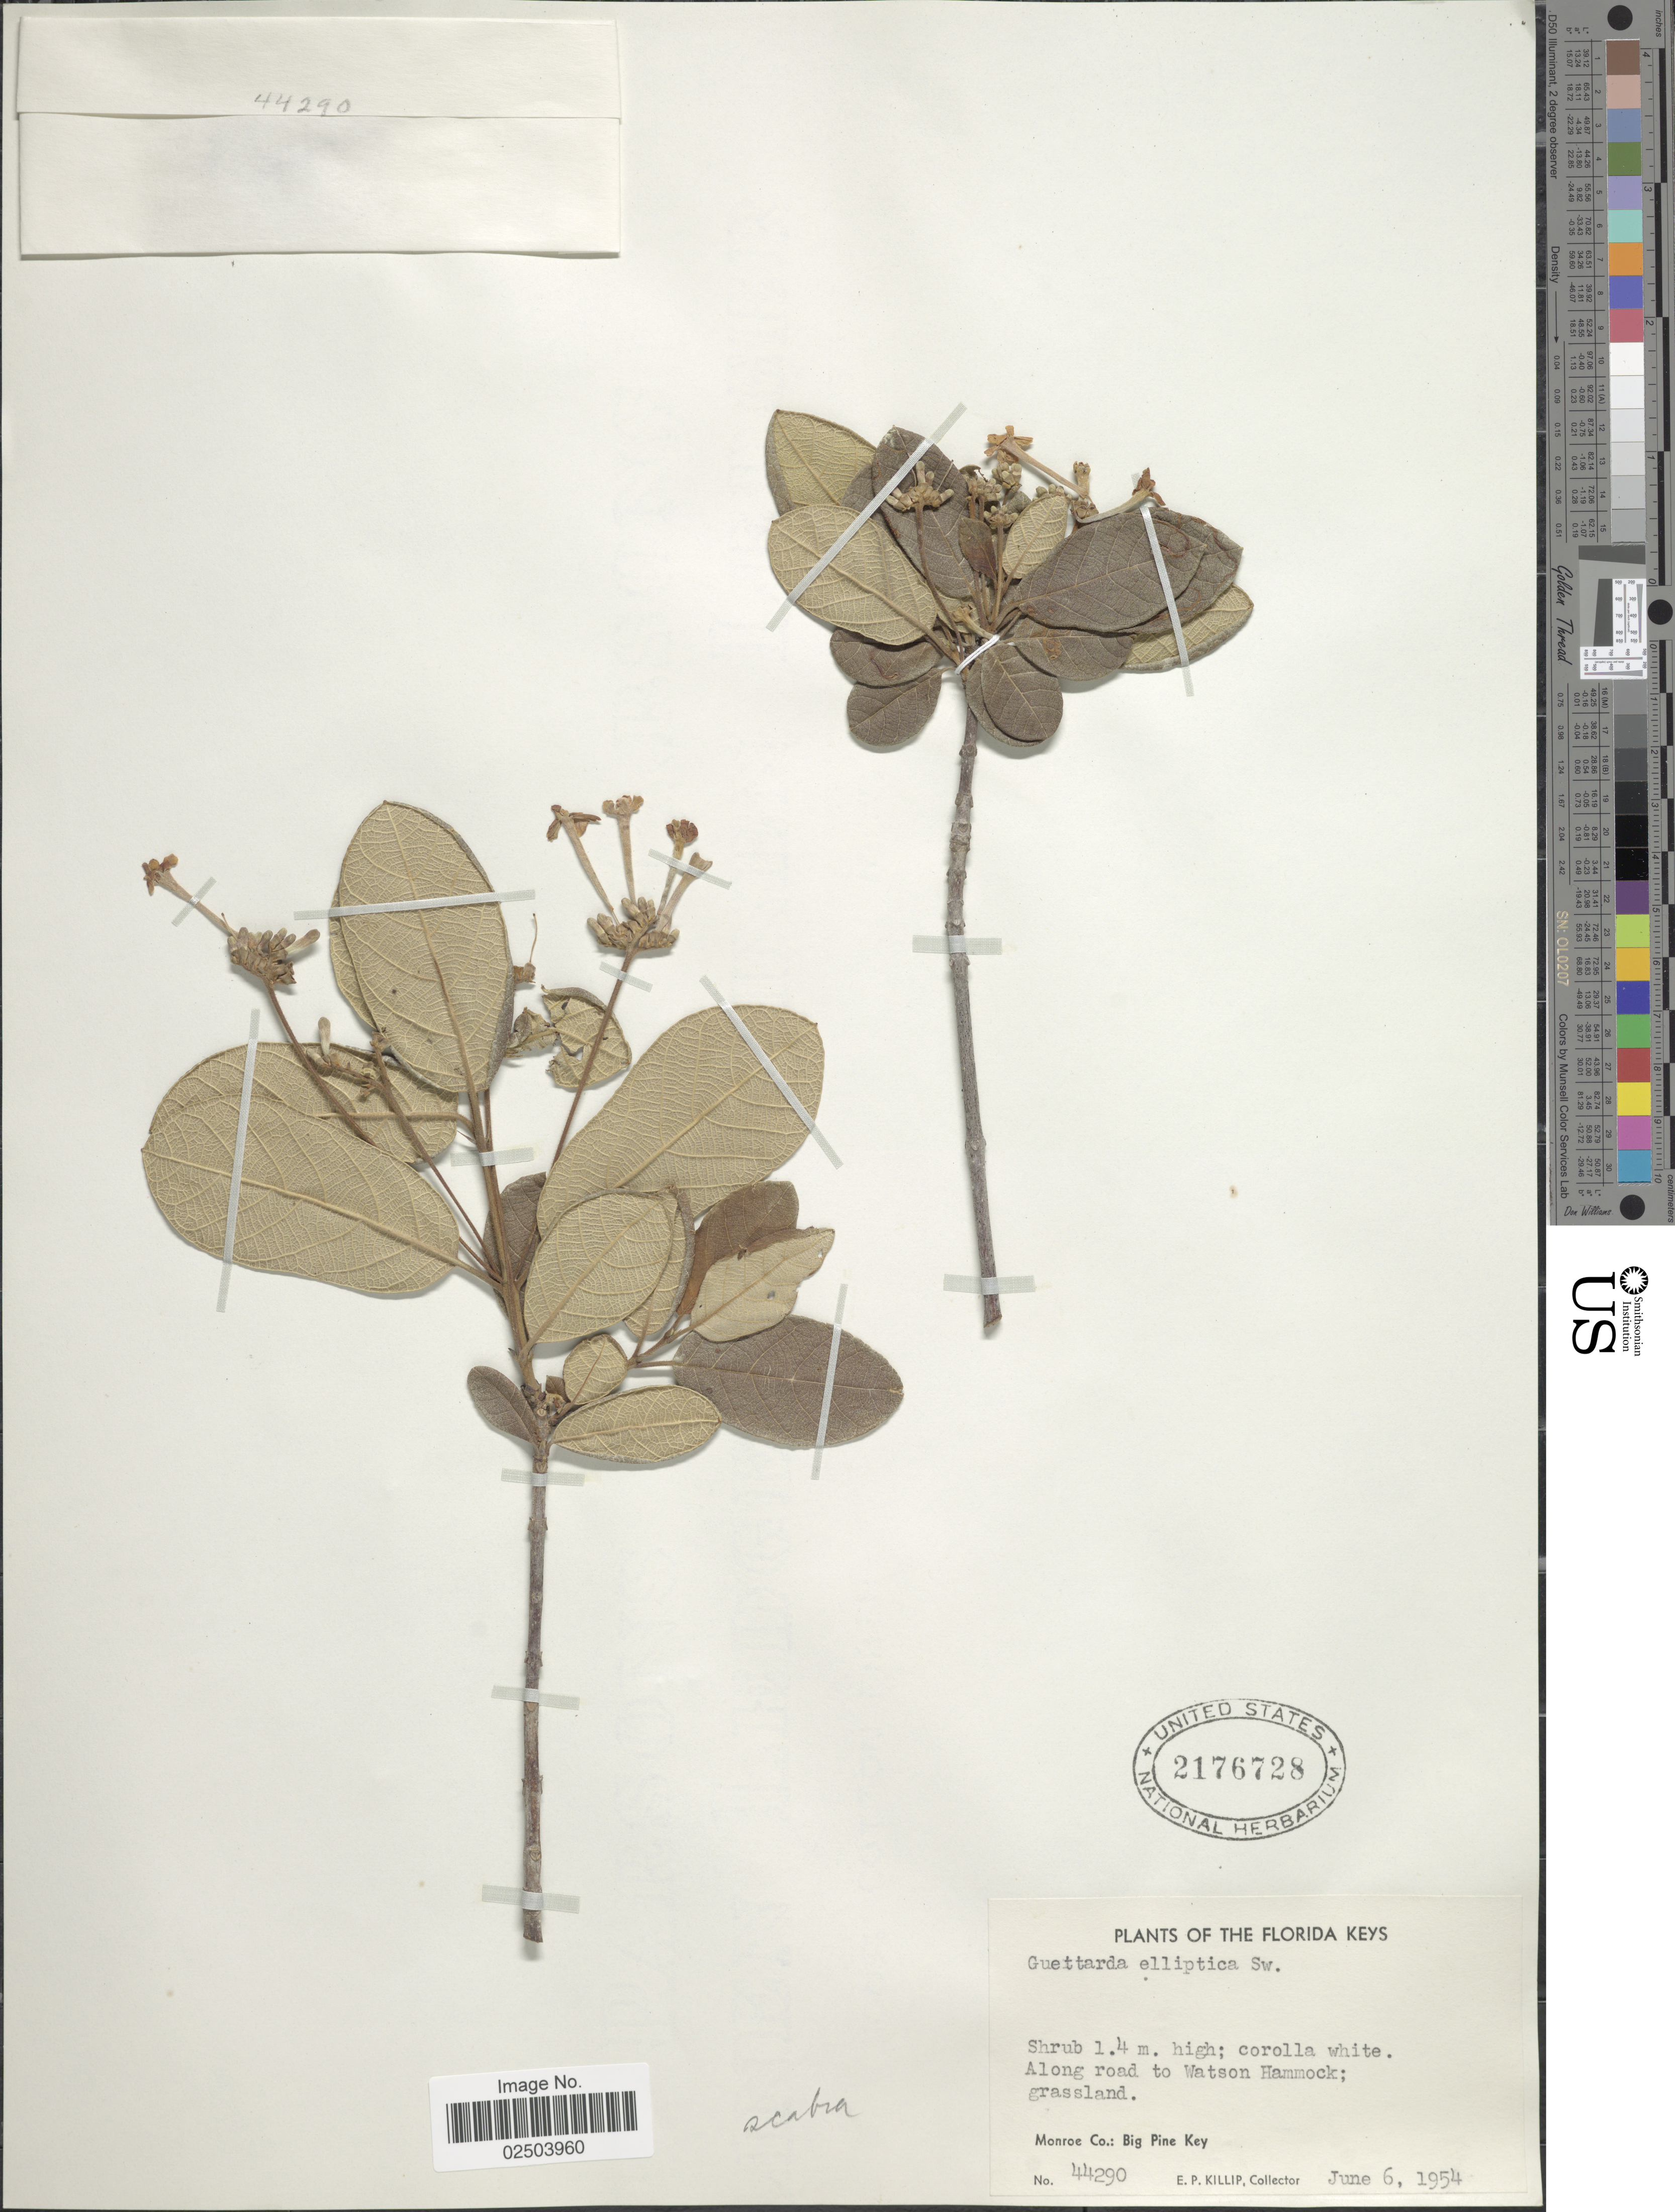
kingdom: Plantae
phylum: Tracheophyta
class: Magnoliopsida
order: Gentianales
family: Rubiaceae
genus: Guettarda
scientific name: Guettarda scabra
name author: (L.) Vent.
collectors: E. P. Killip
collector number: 44290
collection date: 1954-06-06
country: United States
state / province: Florida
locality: Florida Keys. Along road to Watson Hammock. Monroe Co.: Big Pine Key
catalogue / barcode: US 2176728